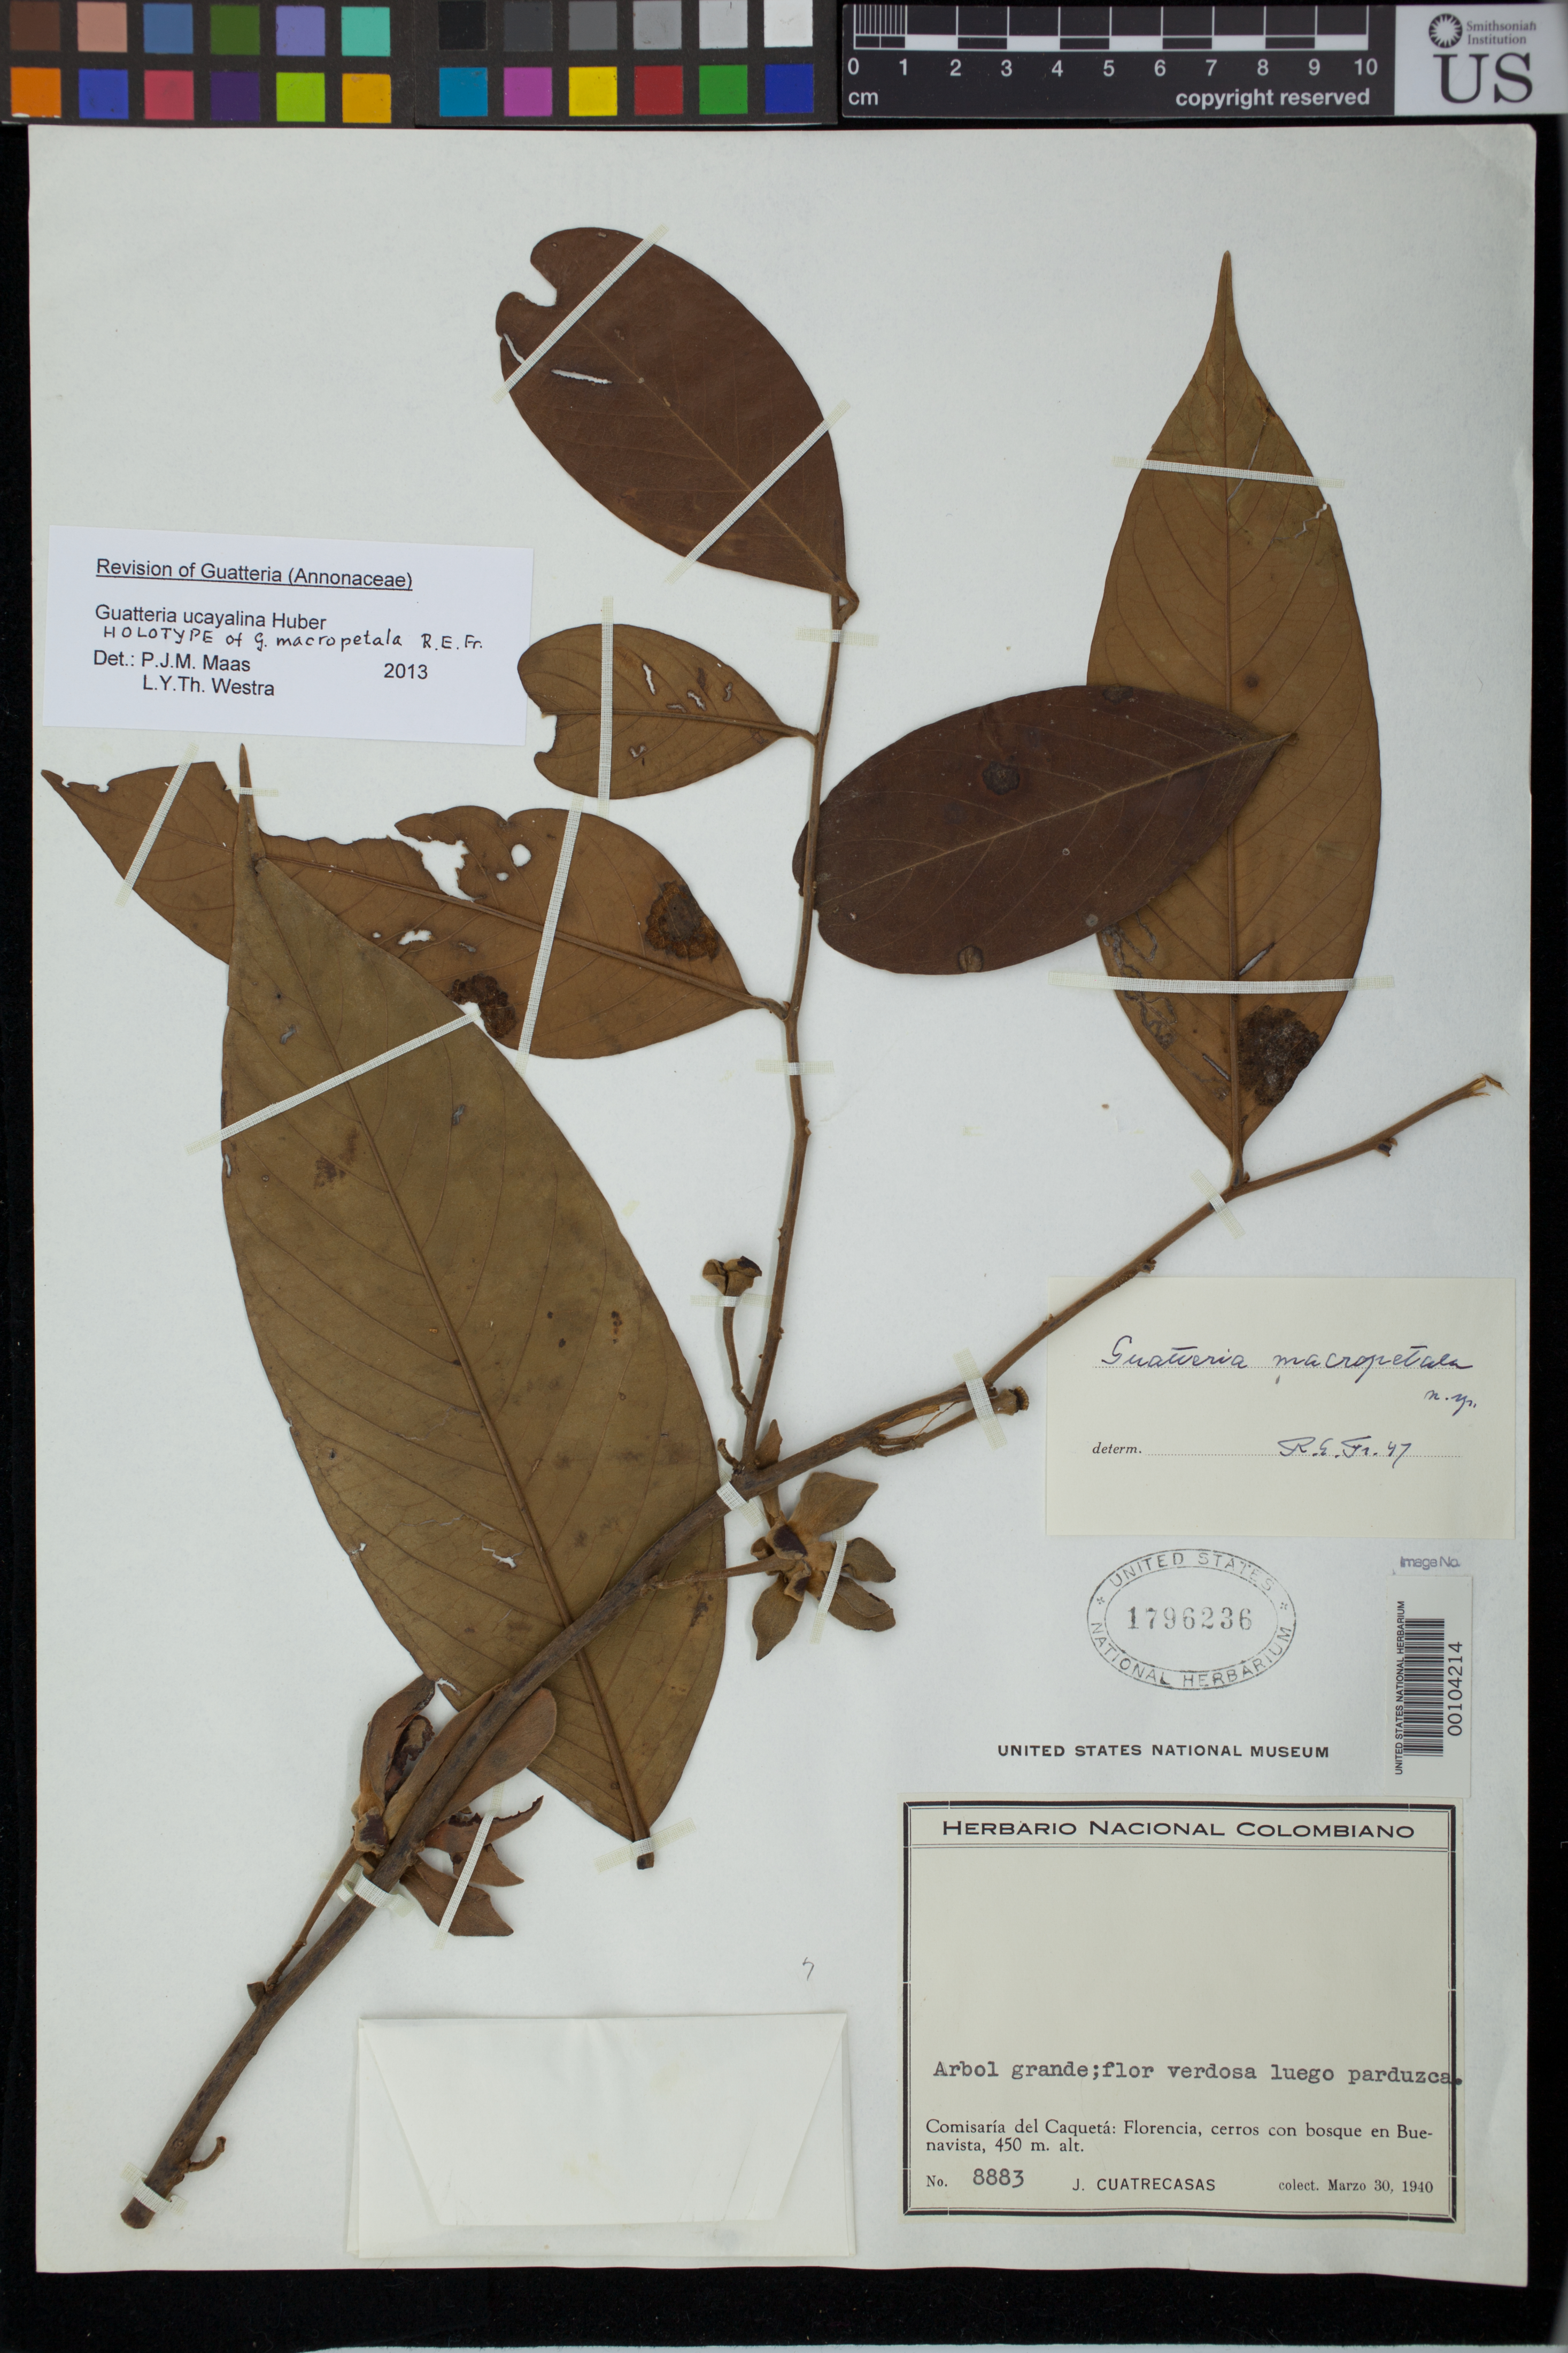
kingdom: Plantae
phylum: Tracheophyta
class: Magnoliopsida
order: Magnoliales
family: Annonaceae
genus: Guatteria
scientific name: Guatteria macropetala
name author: R.E. Fr.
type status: Holotype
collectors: J. Cuatrecasas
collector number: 8883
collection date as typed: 30 Mar 1940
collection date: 1940-03-30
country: Colombia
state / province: Caquetá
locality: Florencia, Cerros con Bosque en Buenavista.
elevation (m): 459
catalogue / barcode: US 1796236